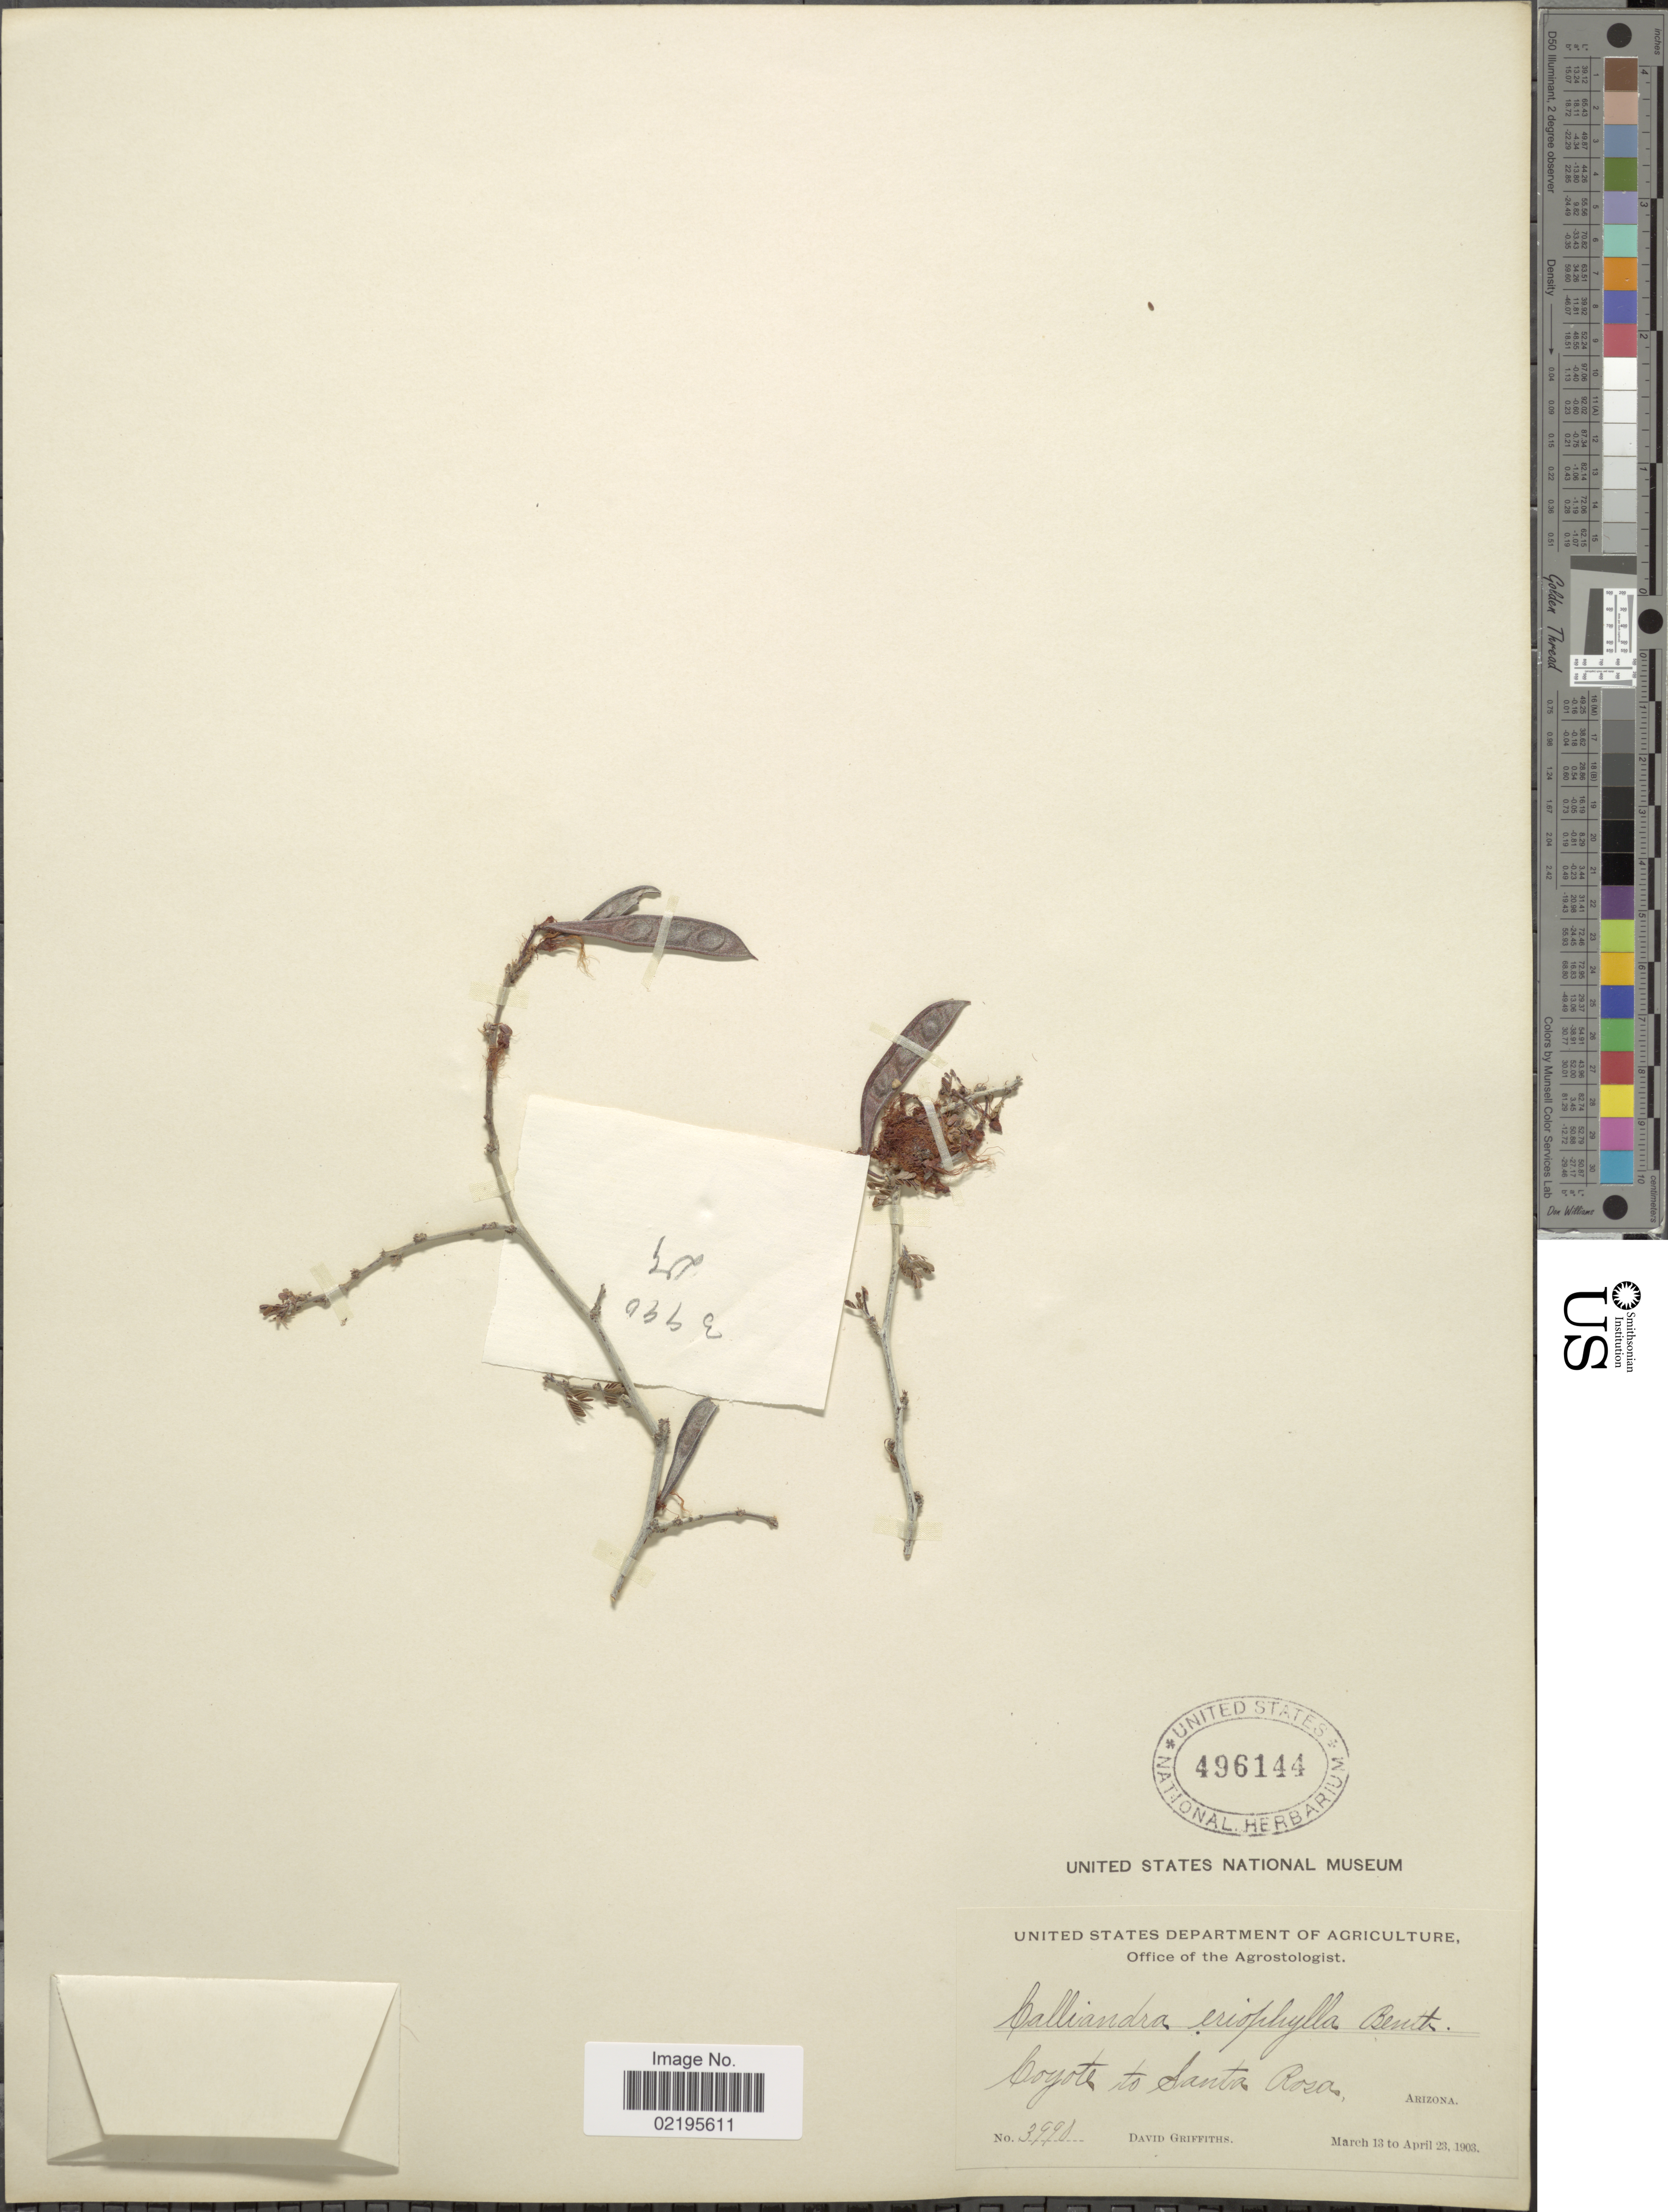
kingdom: Plantae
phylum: Tracheophyta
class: Magnoliopsida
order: Fabales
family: Fabaceae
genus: Calliandra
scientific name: Calliandra eriophylla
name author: Benth.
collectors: D. Griffiths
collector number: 3990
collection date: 1903-03-13/1903-04-23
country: United States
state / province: Arizona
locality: Coyote to Santa Rosa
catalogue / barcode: US 496144